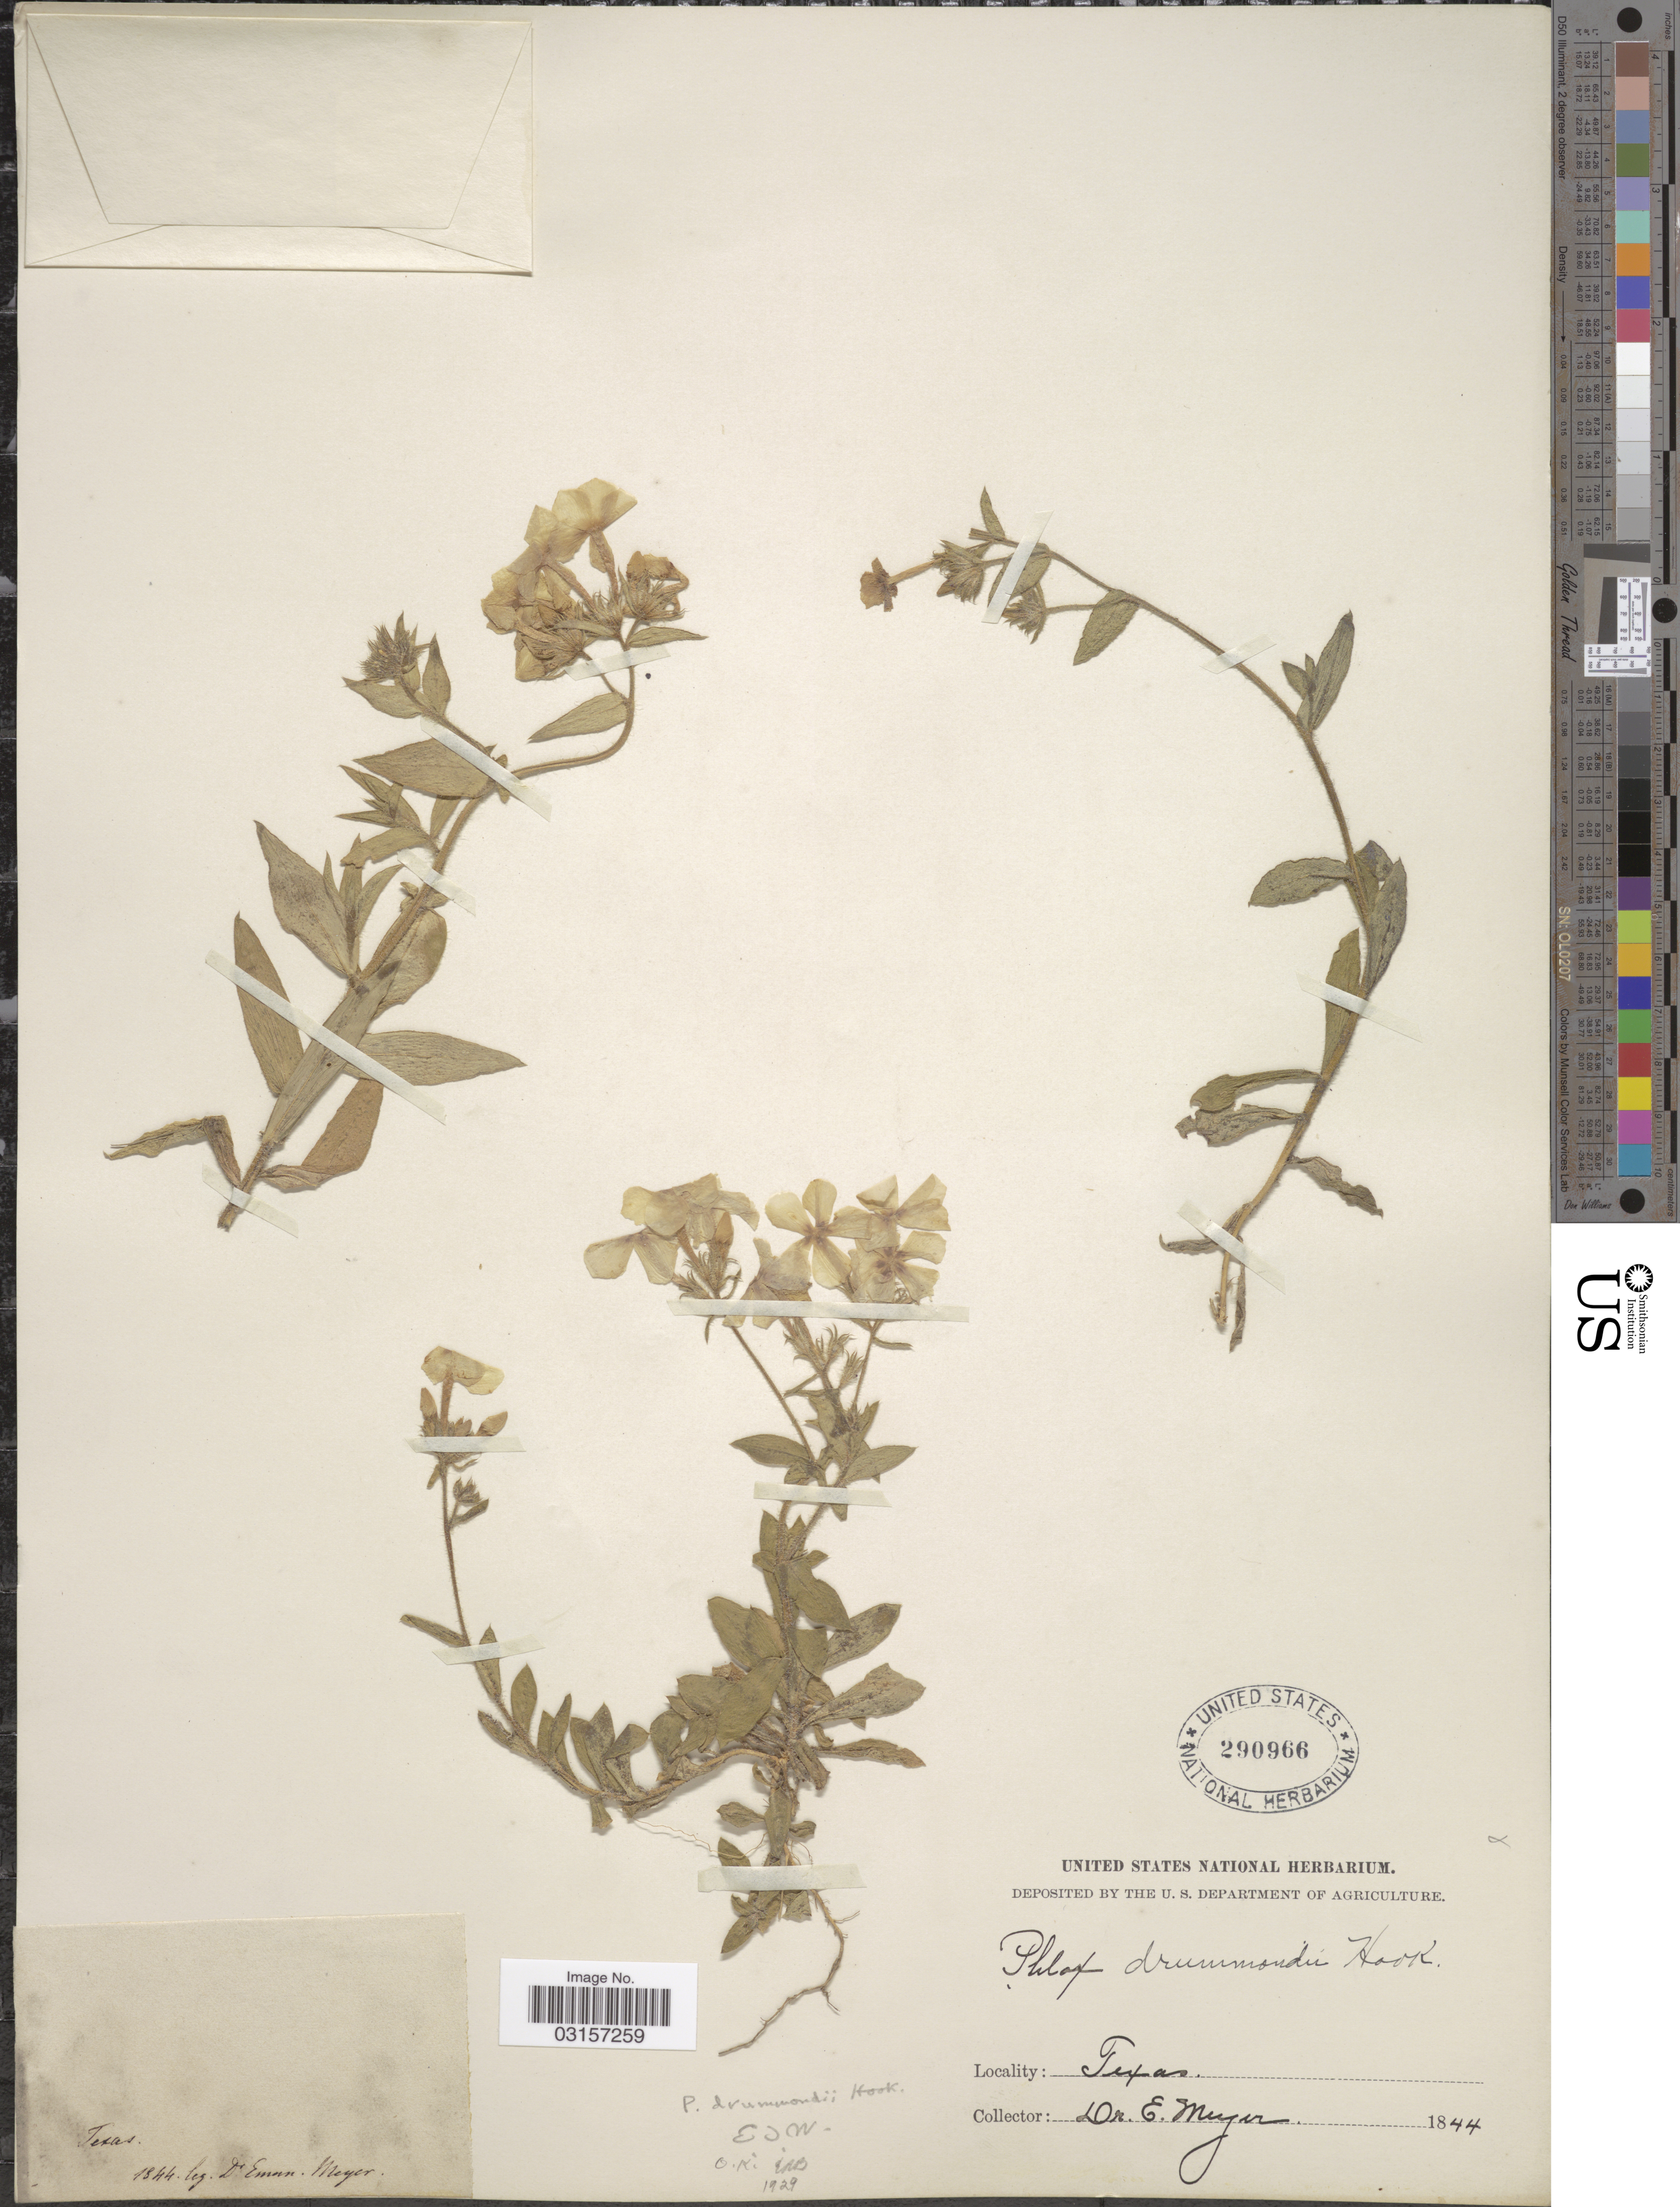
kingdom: Plantae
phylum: Tracheophyta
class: Magnoliopsida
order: Ericales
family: Polemoniaceae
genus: Phlox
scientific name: Phlox drummondii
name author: Hook.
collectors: E. Meyer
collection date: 1844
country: United States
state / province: Texas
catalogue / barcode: US 290966